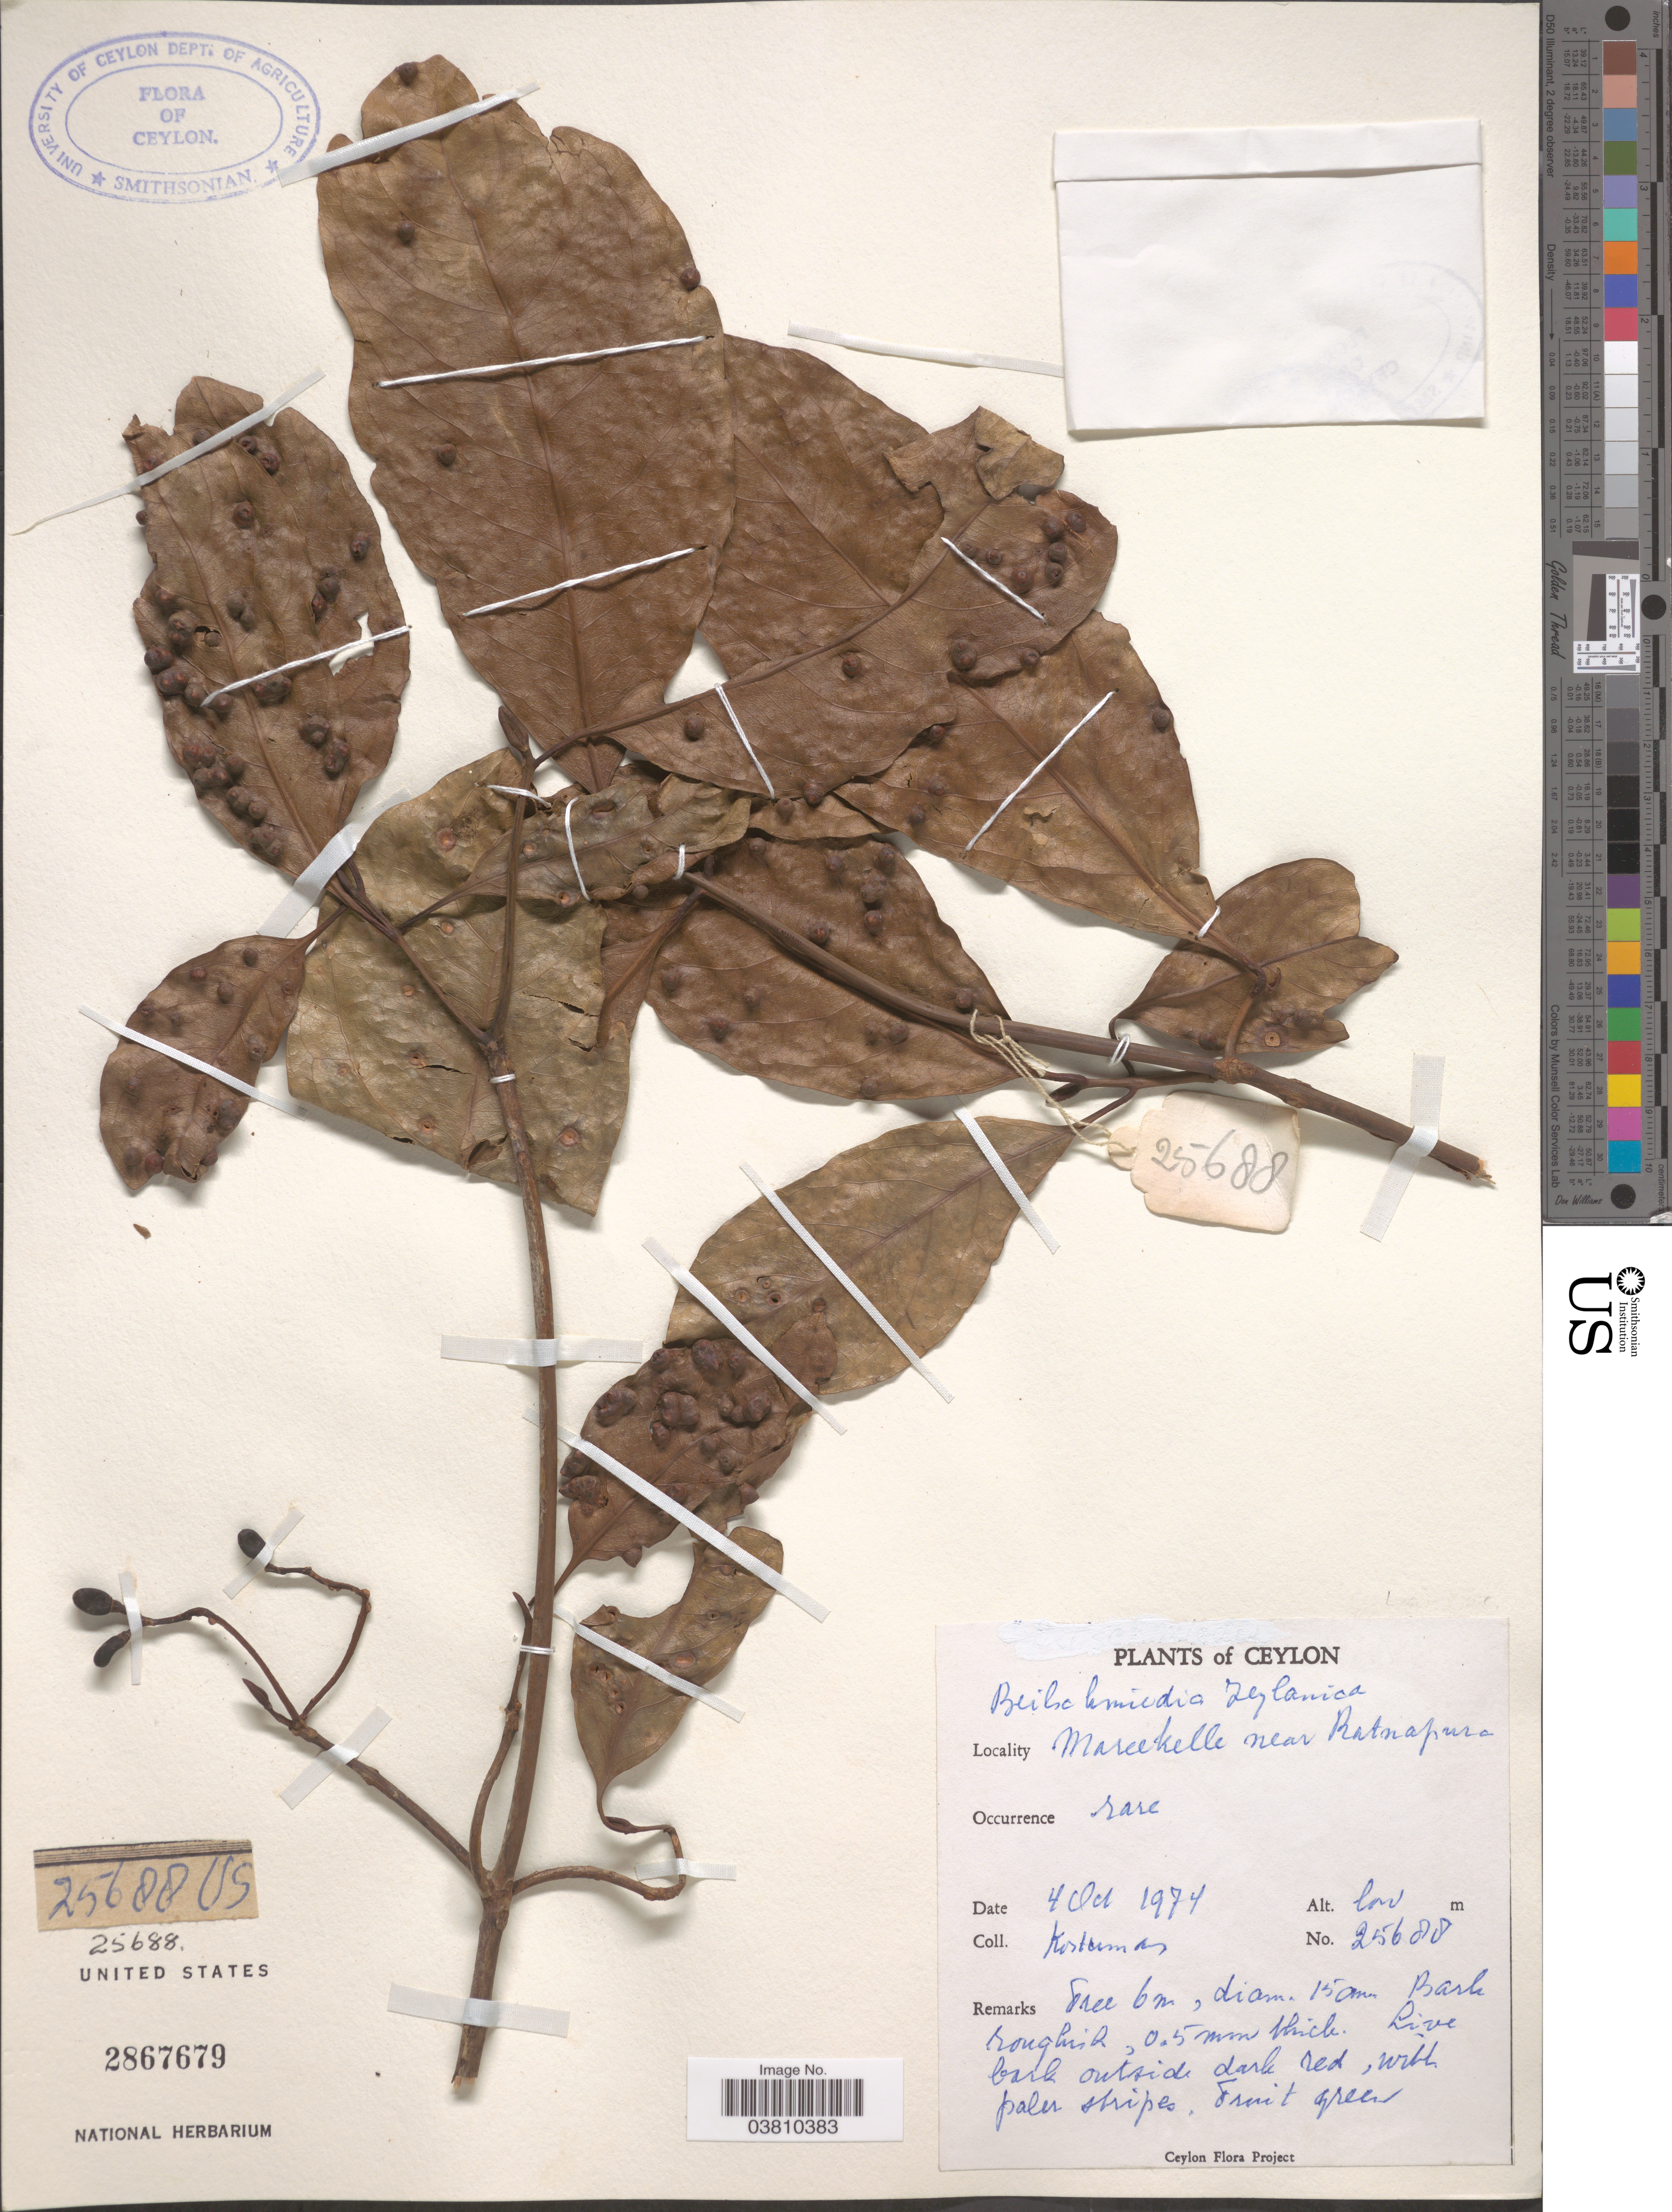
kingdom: Plantae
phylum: Tracheophyta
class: Magnoliopsida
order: Laurales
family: Lauraceae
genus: Beilschmiedia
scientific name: Beilschmiedia zeylanica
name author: (Thwaites) Trimen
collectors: Kostermans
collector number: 25688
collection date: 1974-10-04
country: Sri Lanka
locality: Ceylon. Mareekelle near Ratnapura.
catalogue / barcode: US 2867679